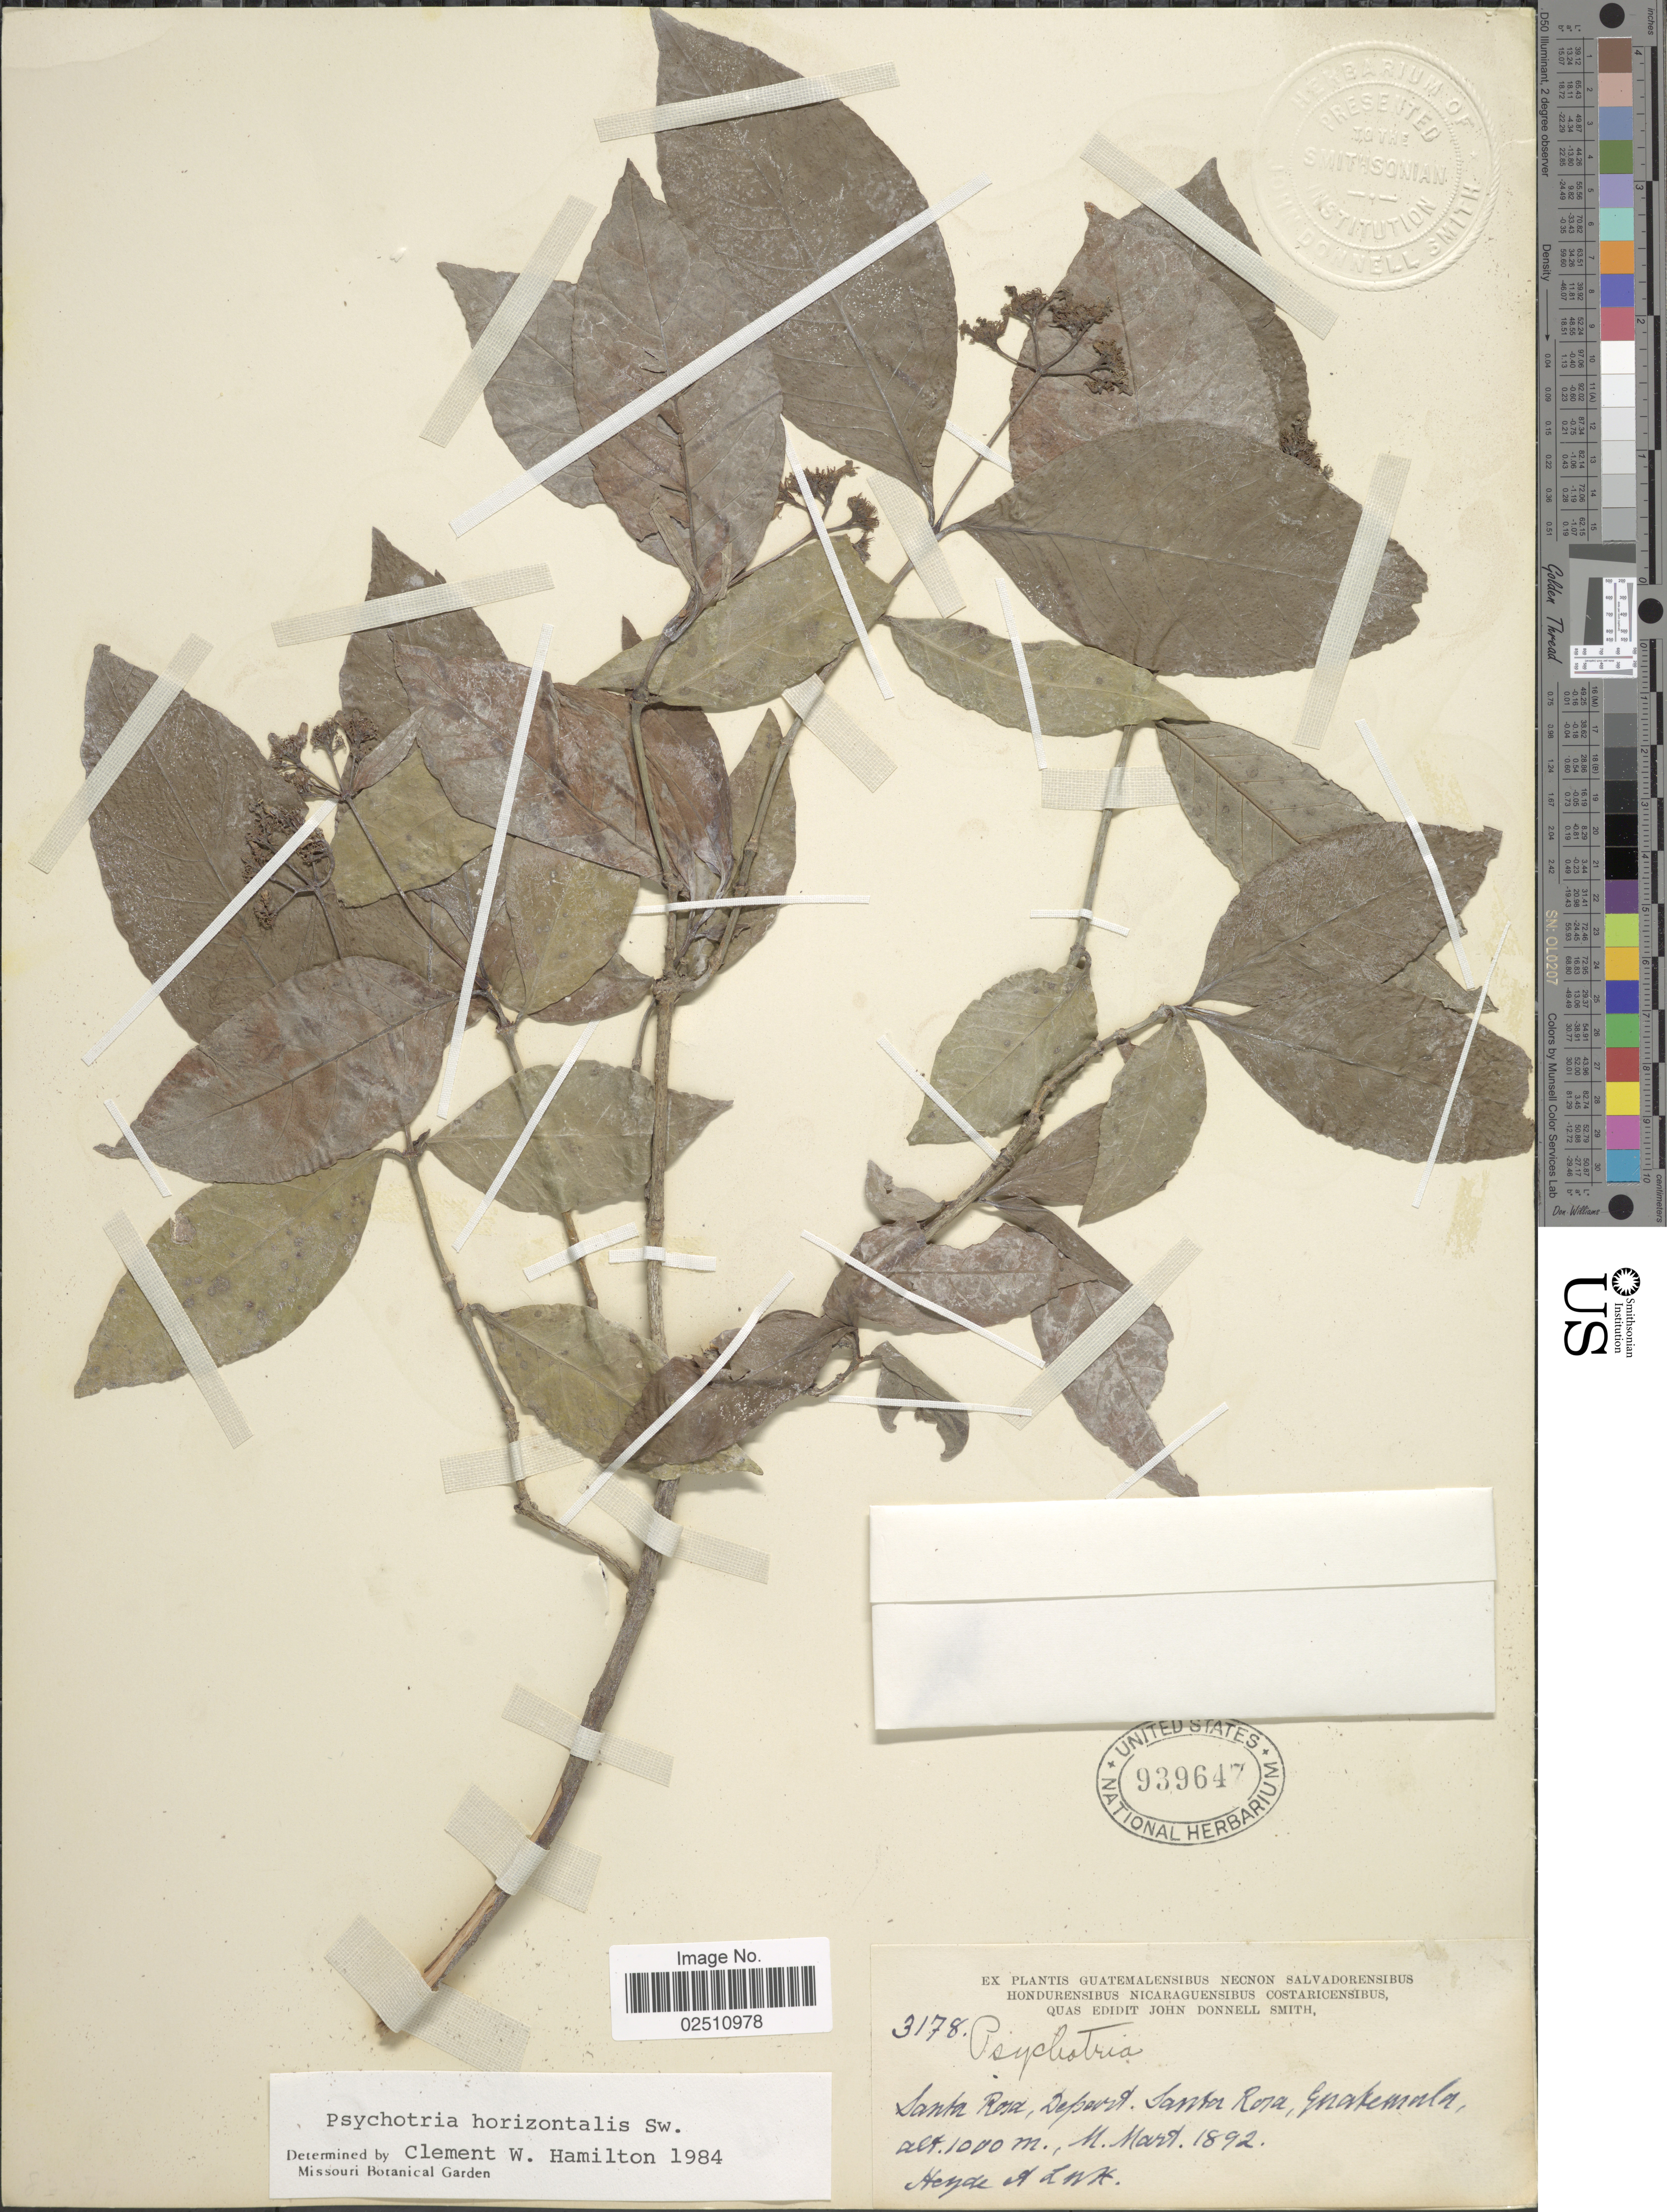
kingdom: Plantae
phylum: Tracheophyta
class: Magnoliopsida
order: Gentianales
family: Rubiaceae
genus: Psychotria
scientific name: Psychotria horizontalis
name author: Sw.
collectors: Heyde & Lux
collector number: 3178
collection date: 1892-03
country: Guatemala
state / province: Santa Rosa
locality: Santa Rosa, Depart. Santa Rosa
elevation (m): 1000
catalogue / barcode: US 939647